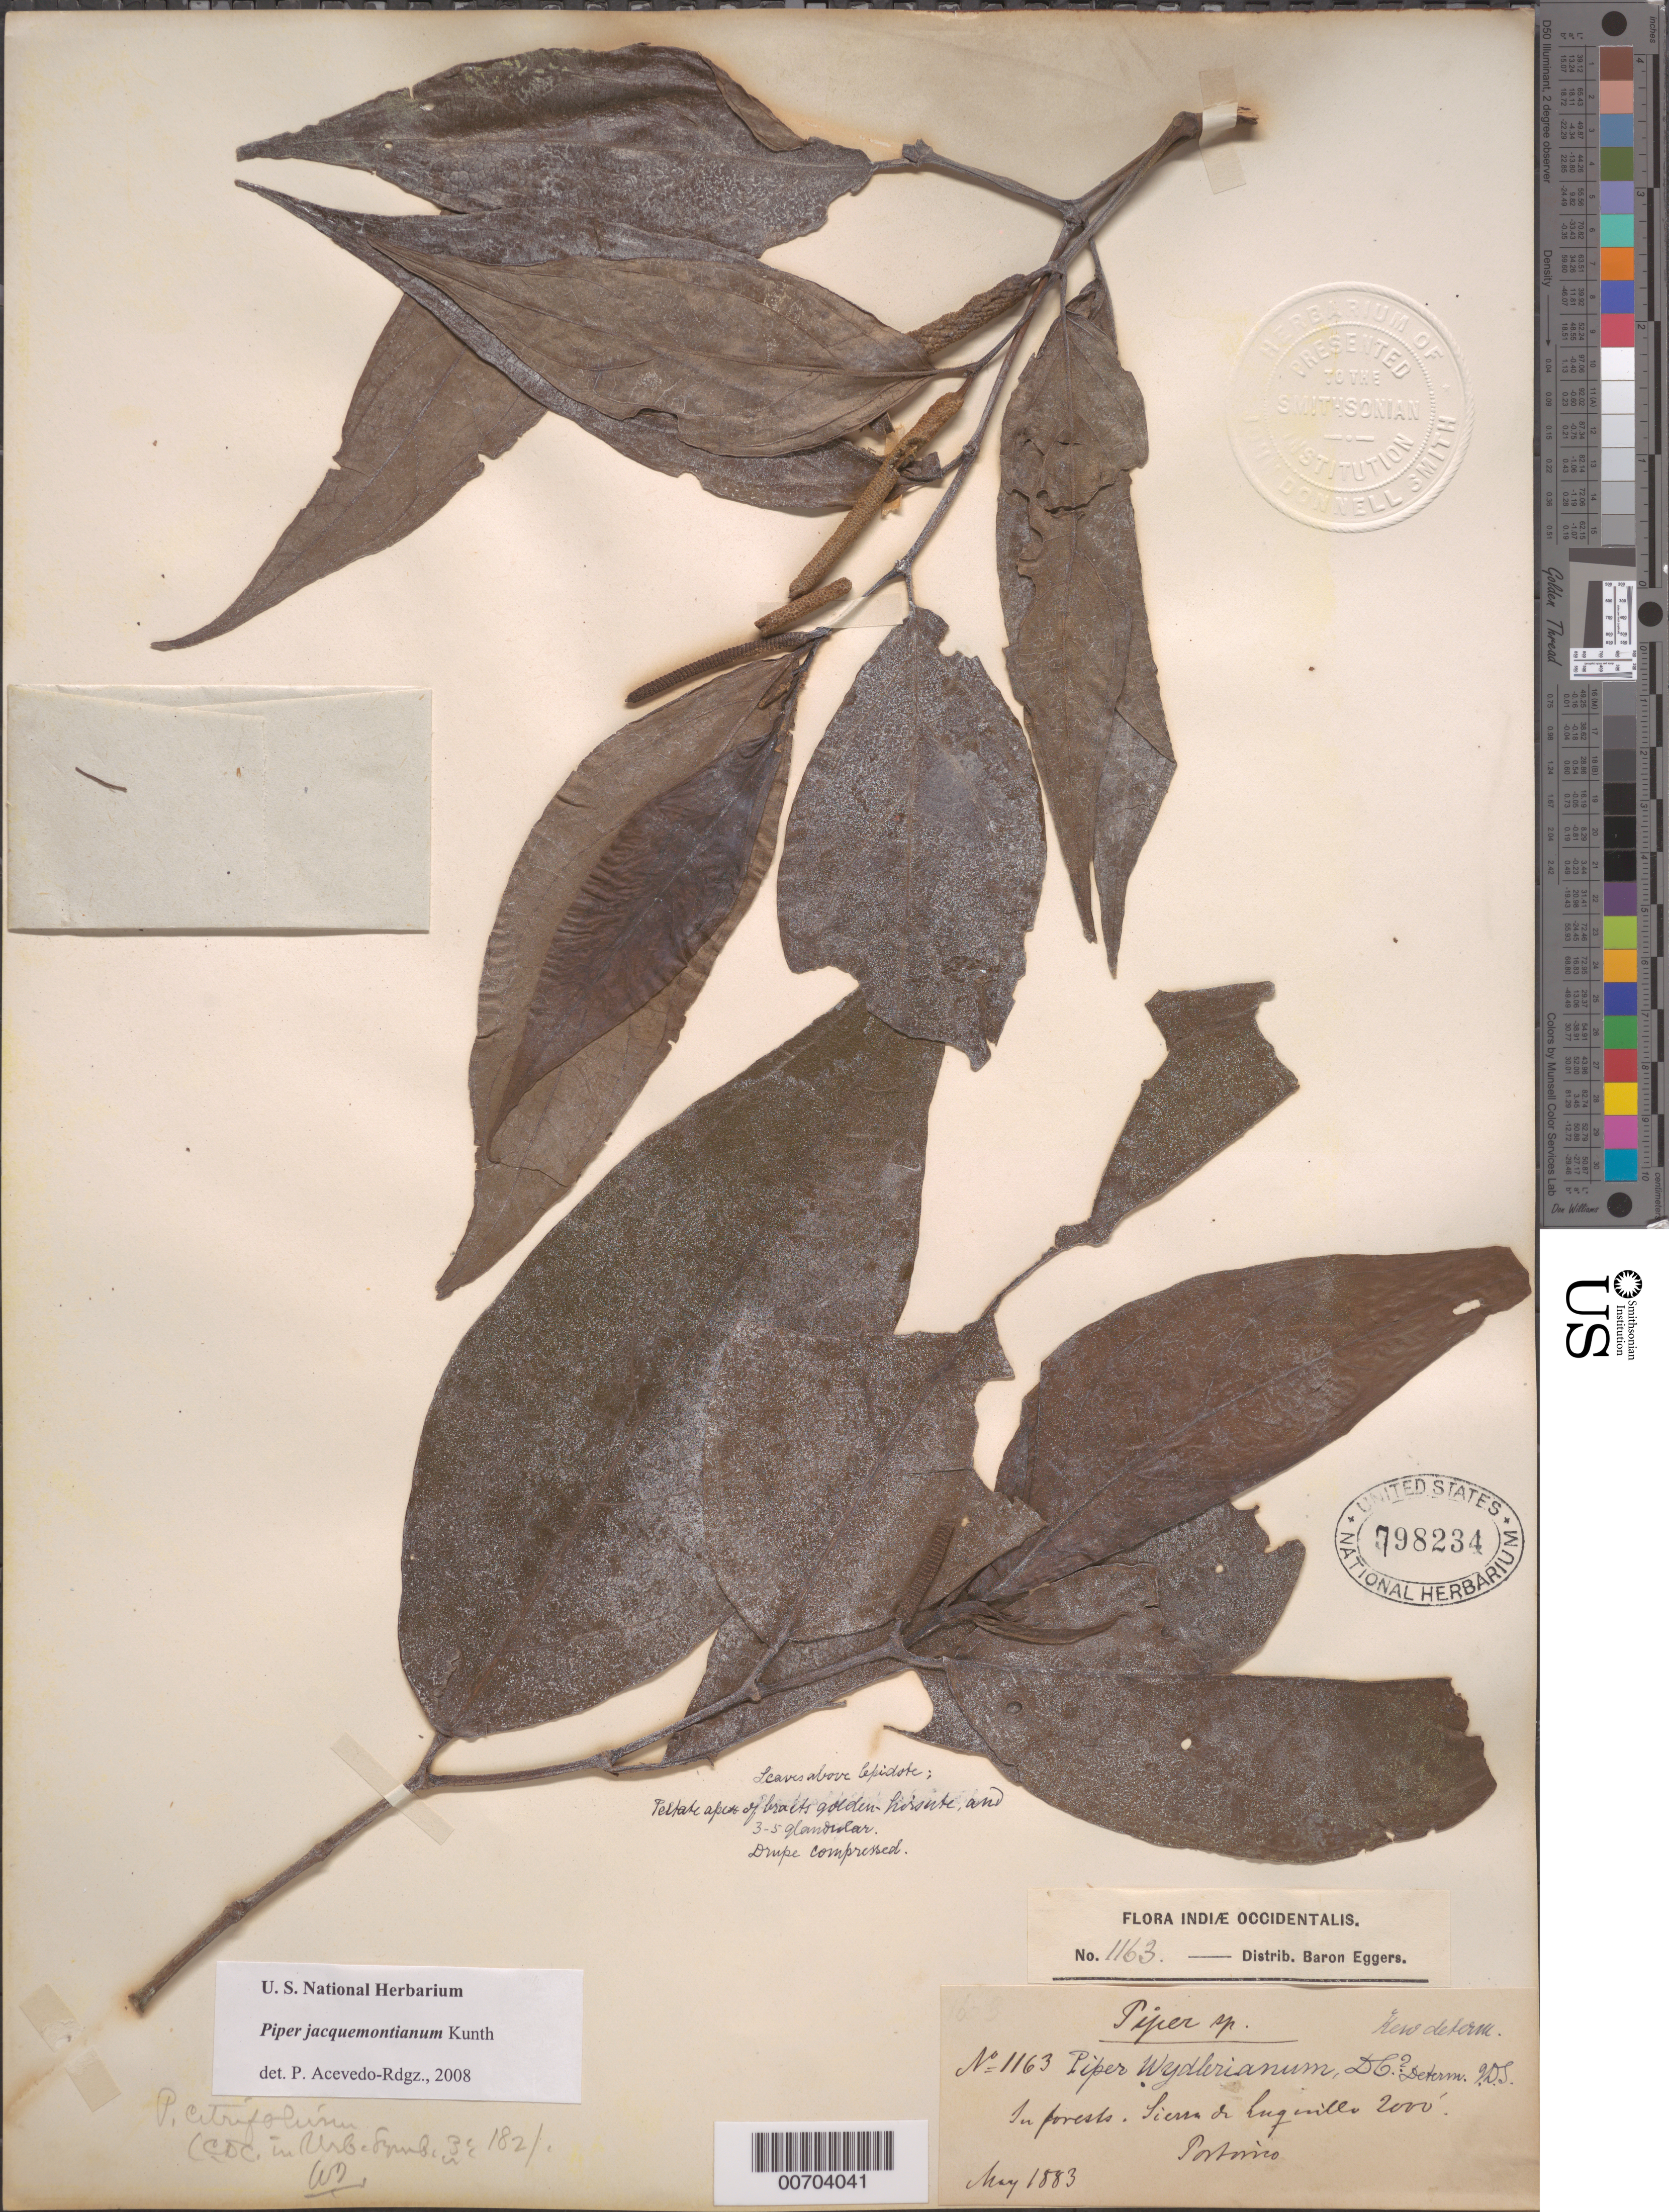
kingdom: Plantae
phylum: Tracheophyta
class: Magnoliopsida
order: Piperales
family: Piperaceae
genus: Piper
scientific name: Piper citrifolium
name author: Lam.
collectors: H. F. A. von Eggers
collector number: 1163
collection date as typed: May 1883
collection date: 1883-05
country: Puerto Rico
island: Greater Antilles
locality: Sierra de Luquillo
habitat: In forests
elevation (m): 610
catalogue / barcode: US 798234